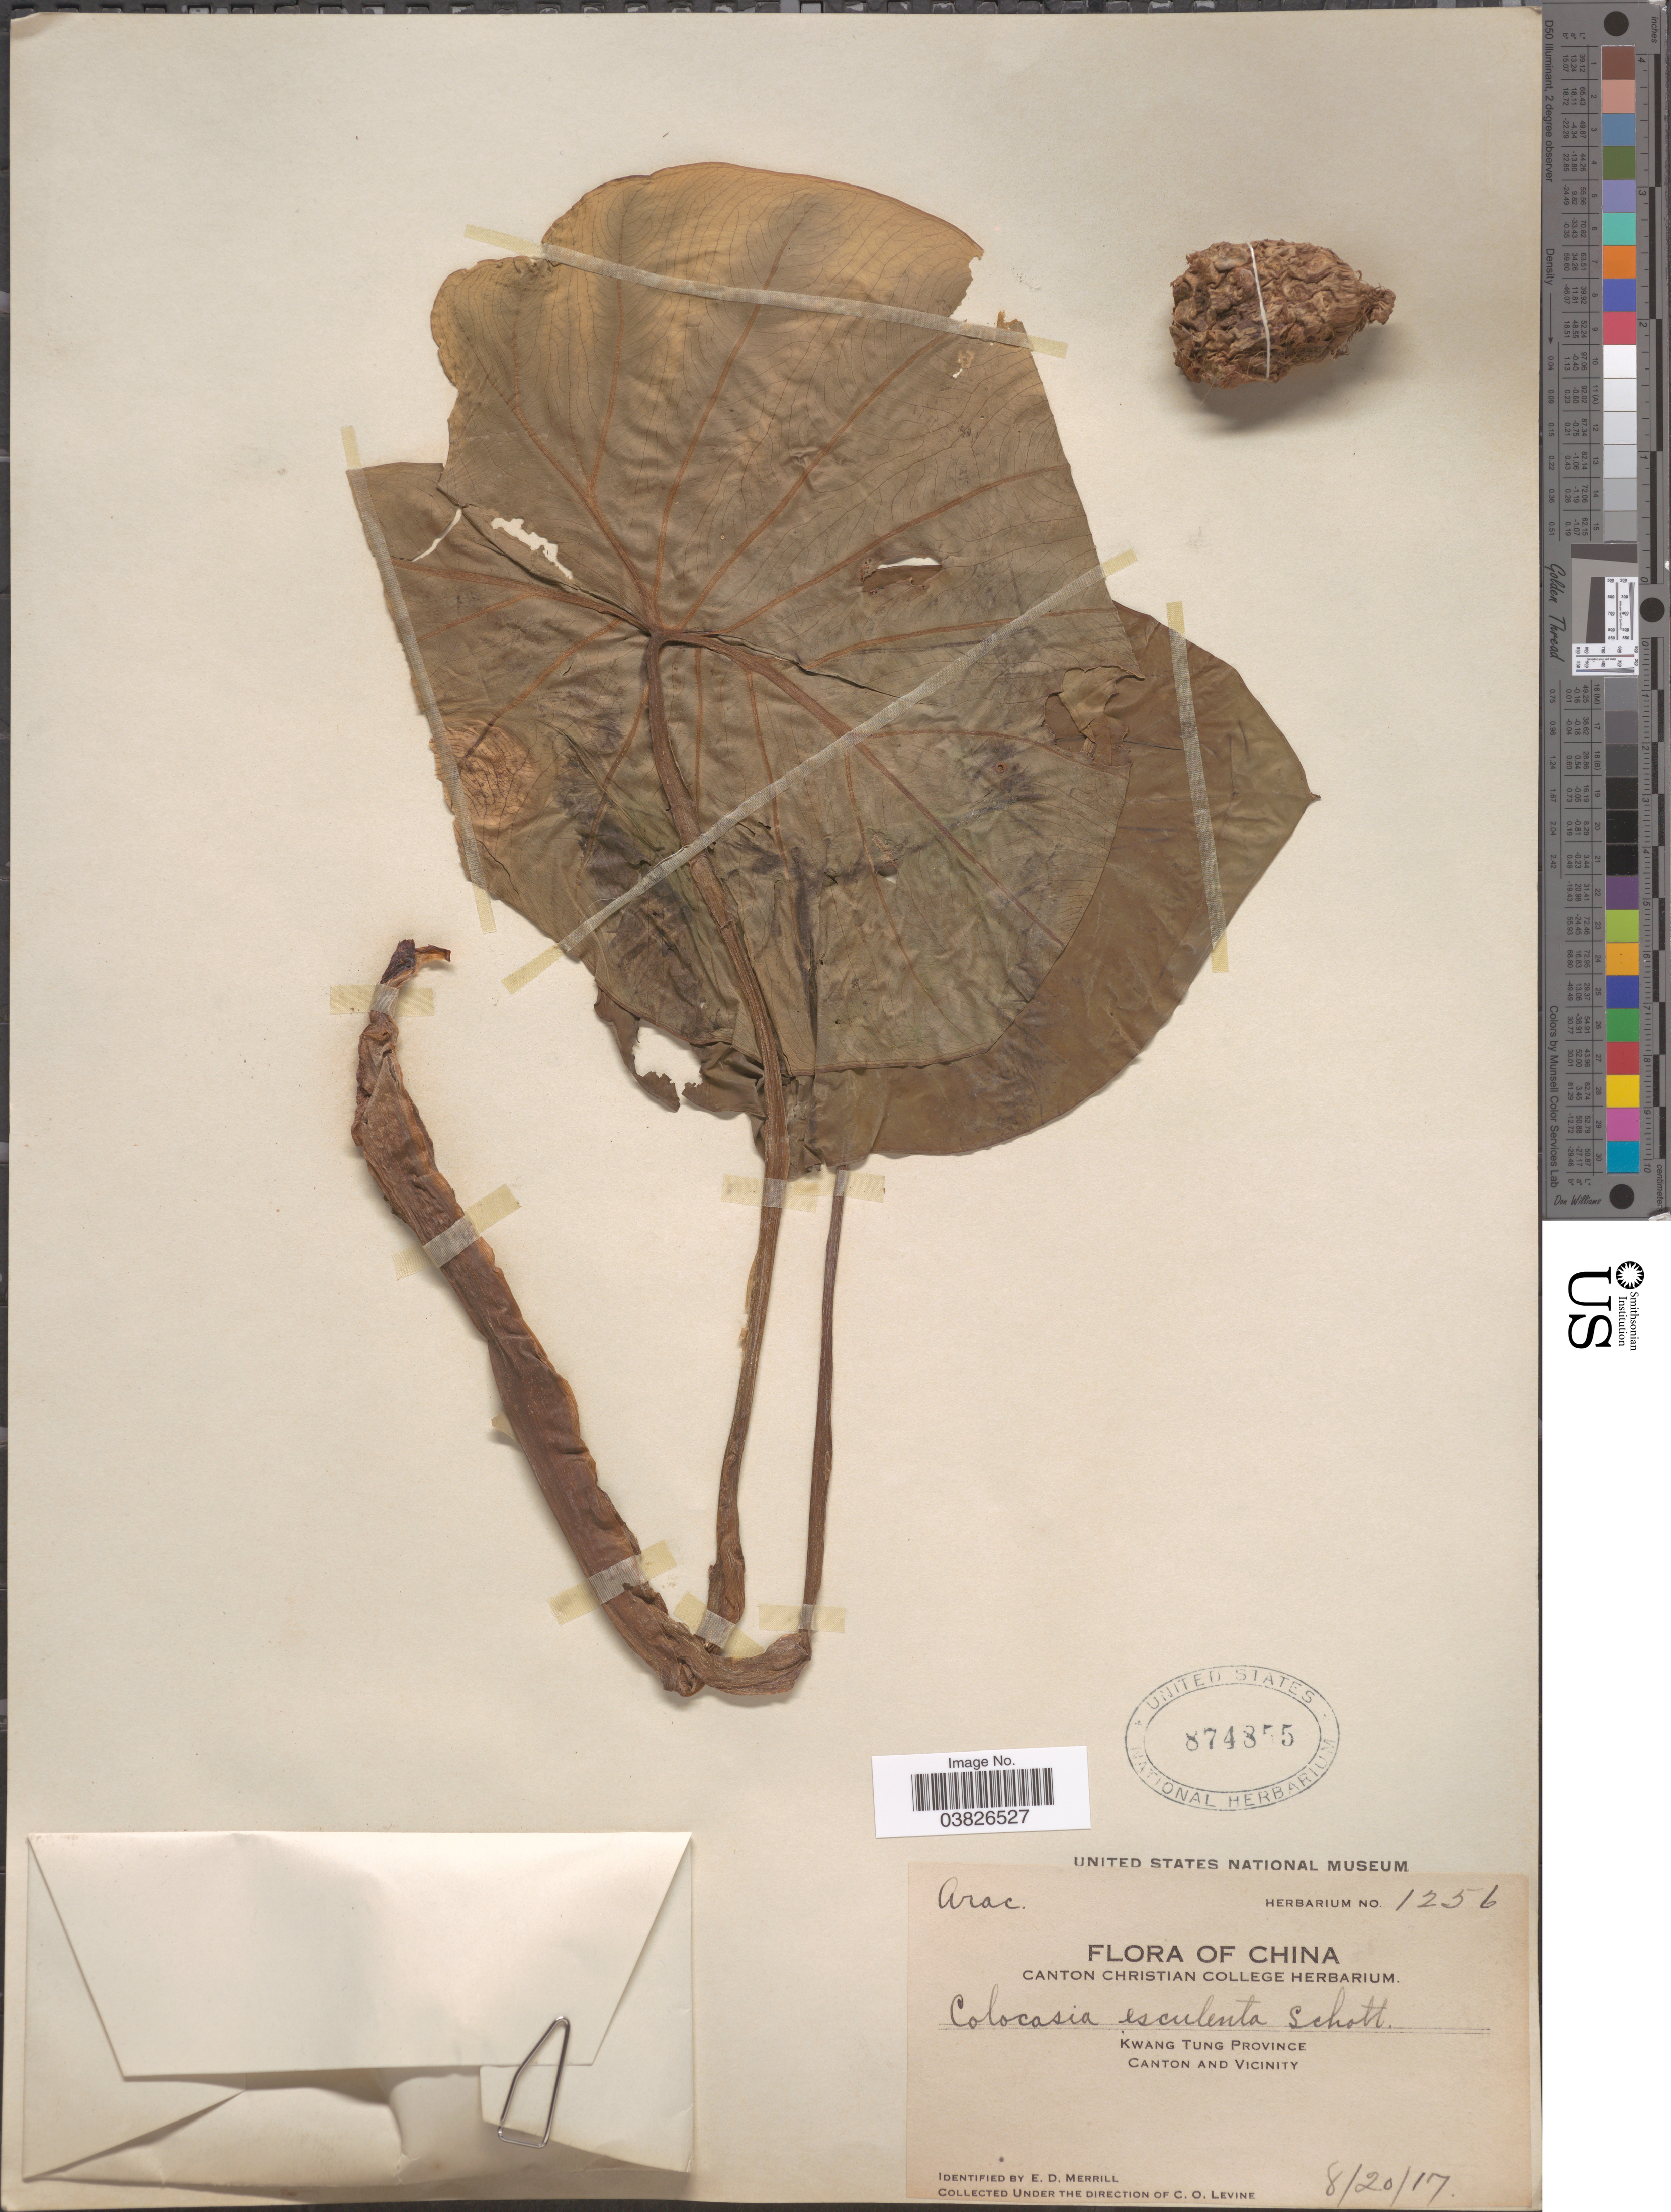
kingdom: Plantae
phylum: Tracheophyta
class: Liliopsida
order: Alismatales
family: Araceae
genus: Colocasia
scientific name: Colocasia esculenta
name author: (L.) Schott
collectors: S. Y. Lau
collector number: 1256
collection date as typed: Transcribed d/m/y: 20/8/17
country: China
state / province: Guangdong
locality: Kwang Tung Province. Canton and Vicinity.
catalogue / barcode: US 874855